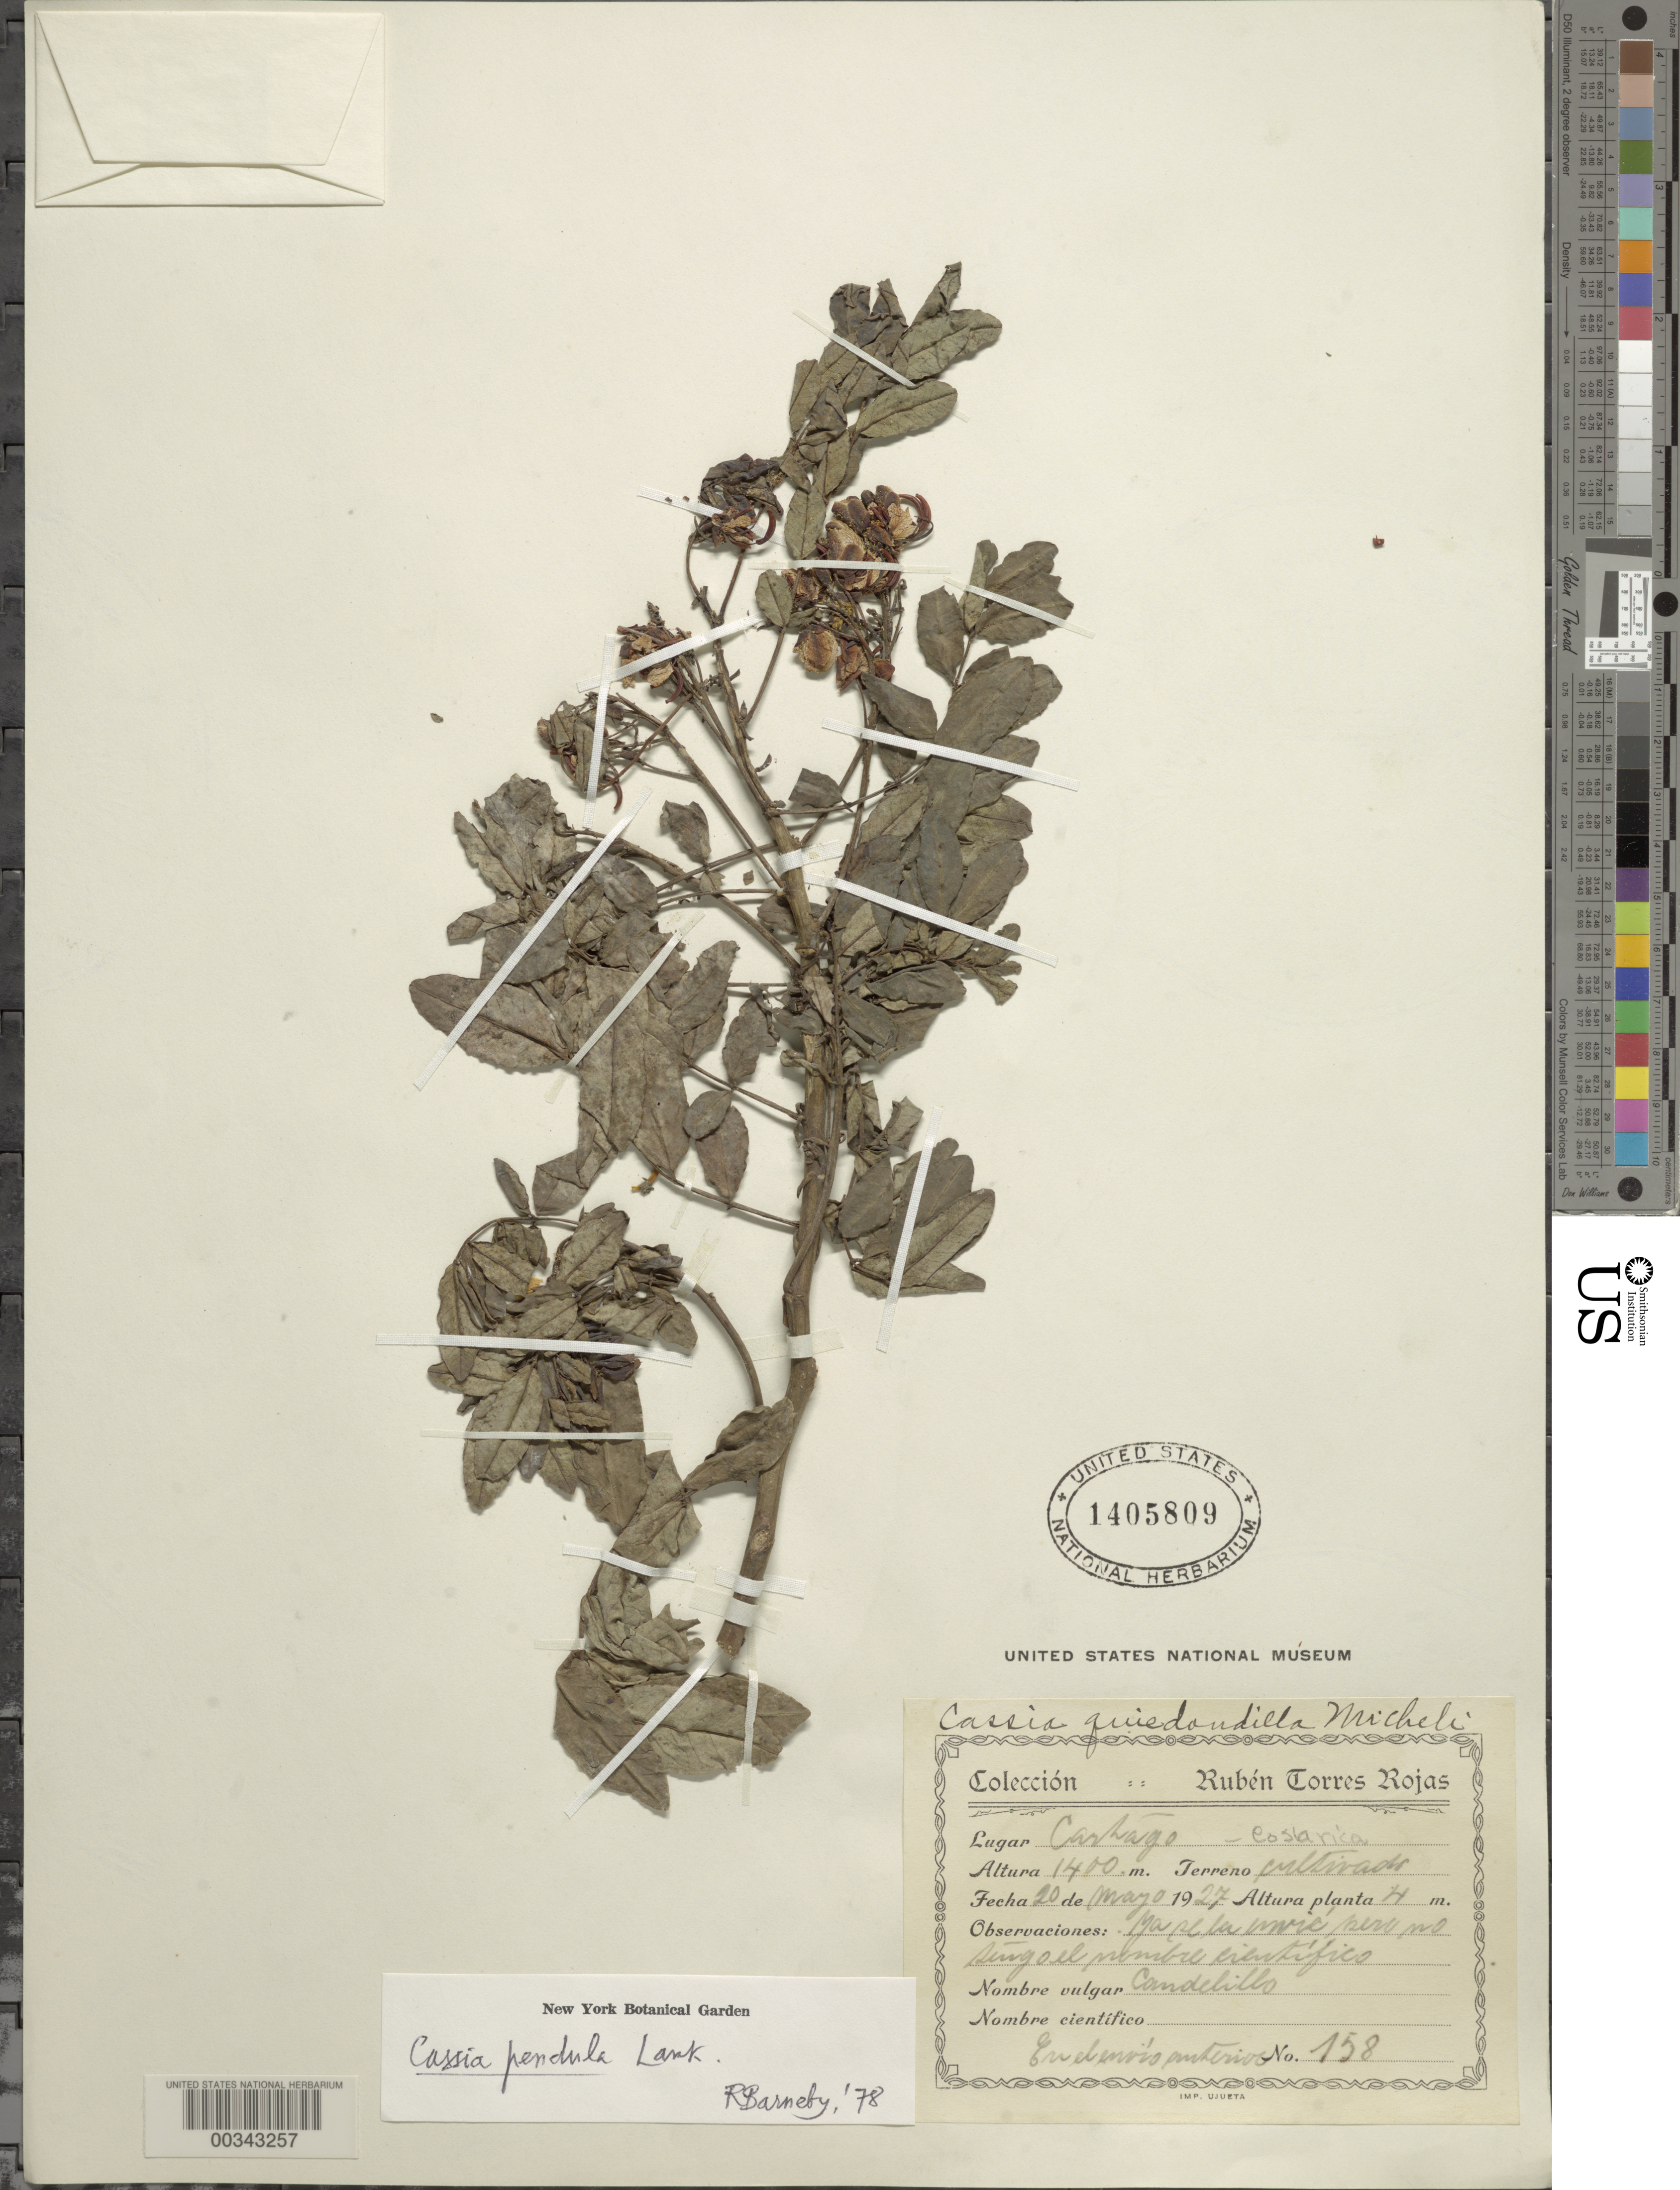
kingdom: Plantae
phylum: Tracheophyta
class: Magnoliopsida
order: Fabales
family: Fabaceae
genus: Senna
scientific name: Senna pendula var. advena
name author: (Vogel) H.S. Irwin & Barneby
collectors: R. Rojas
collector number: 158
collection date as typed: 20 May 1927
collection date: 1927-05-20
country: Costa Rica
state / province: Cartago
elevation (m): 1400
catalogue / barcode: US 1405809